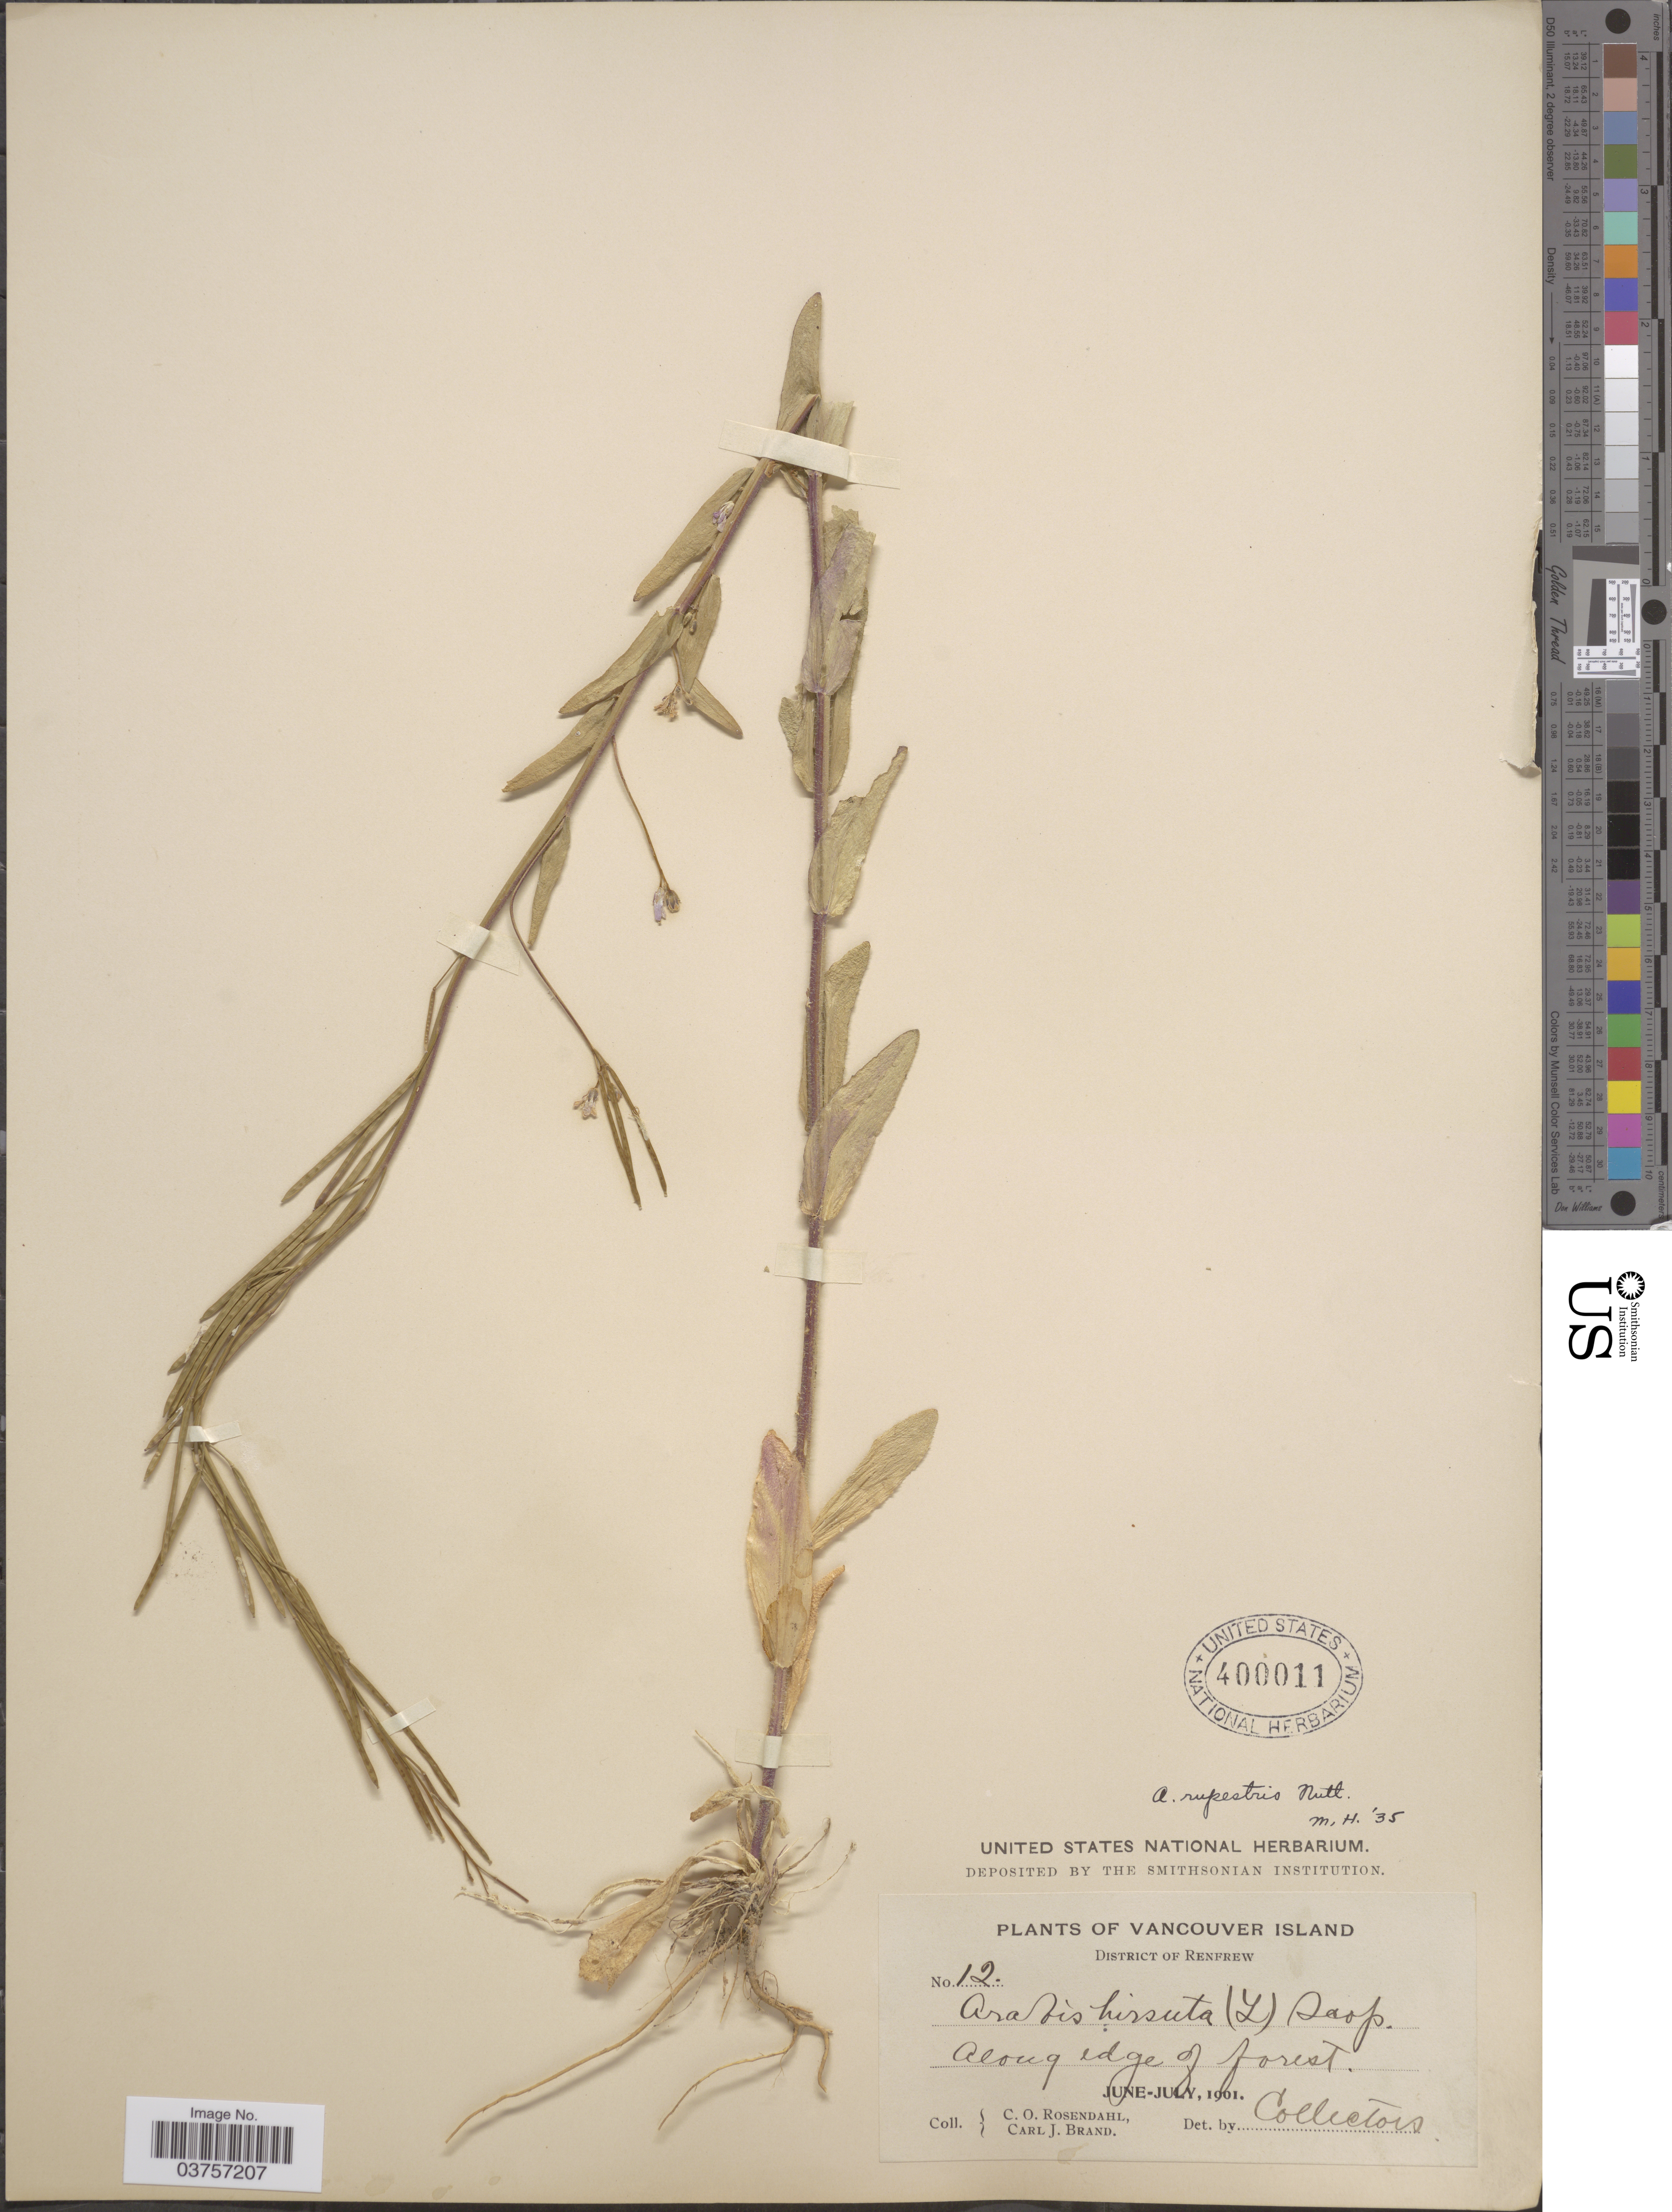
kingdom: Plantae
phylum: Tracheophyta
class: Magnoliopsida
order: Brassicales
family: Brassicaceae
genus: Arabis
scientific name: Arabis hirsuta var. glabrata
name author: Torr. & A. Gray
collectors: C. O. Rosendahl & C. J. Brand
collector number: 12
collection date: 1901-06/1901-07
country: Canada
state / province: British Columbia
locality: Vancouver Island; District of Renfrew.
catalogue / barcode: US 400011